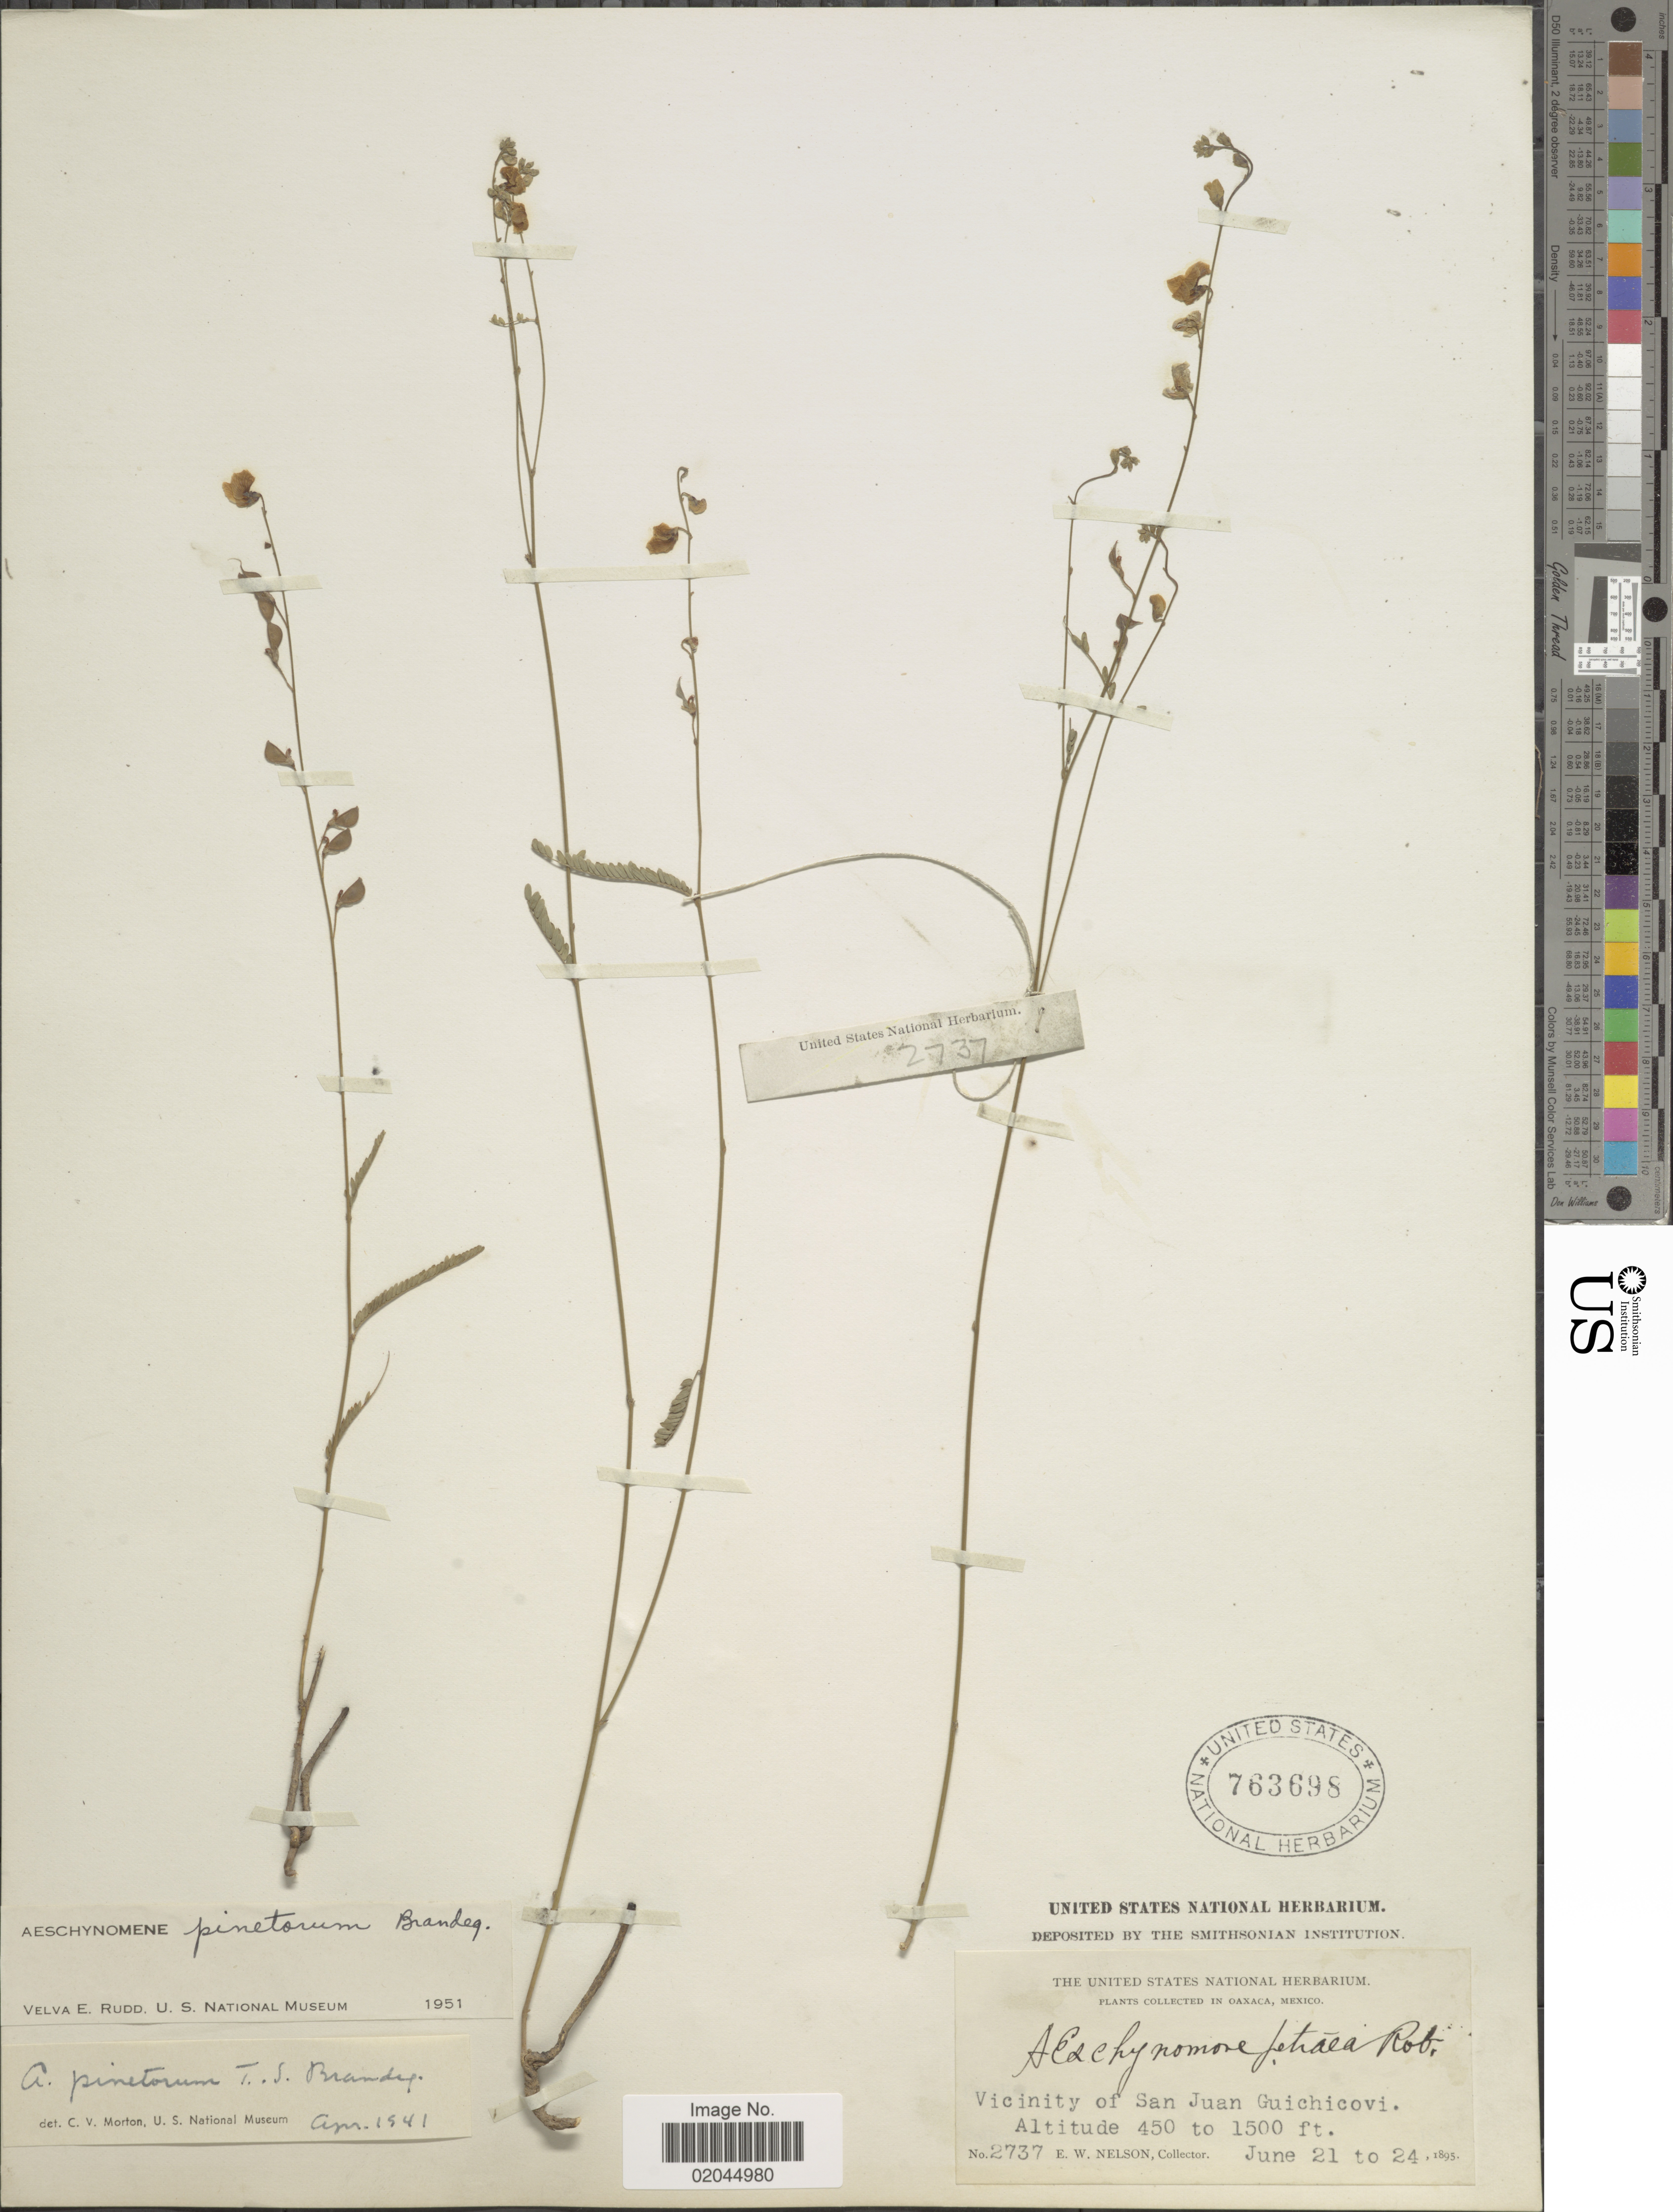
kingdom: Plantae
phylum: Tracheophyta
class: Magnoliopsida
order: Fabales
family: Fabaceae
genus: Aeschynomene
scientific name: Aeschynomene pinetorum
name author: Brandegee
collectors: E. W. Nelson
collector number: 2737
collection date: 1895-06-21/1895-06-24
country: Mexico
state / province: Oaxaca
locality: Vicinity of San Juan Guichicovi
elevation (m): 137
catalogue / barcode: US 763698